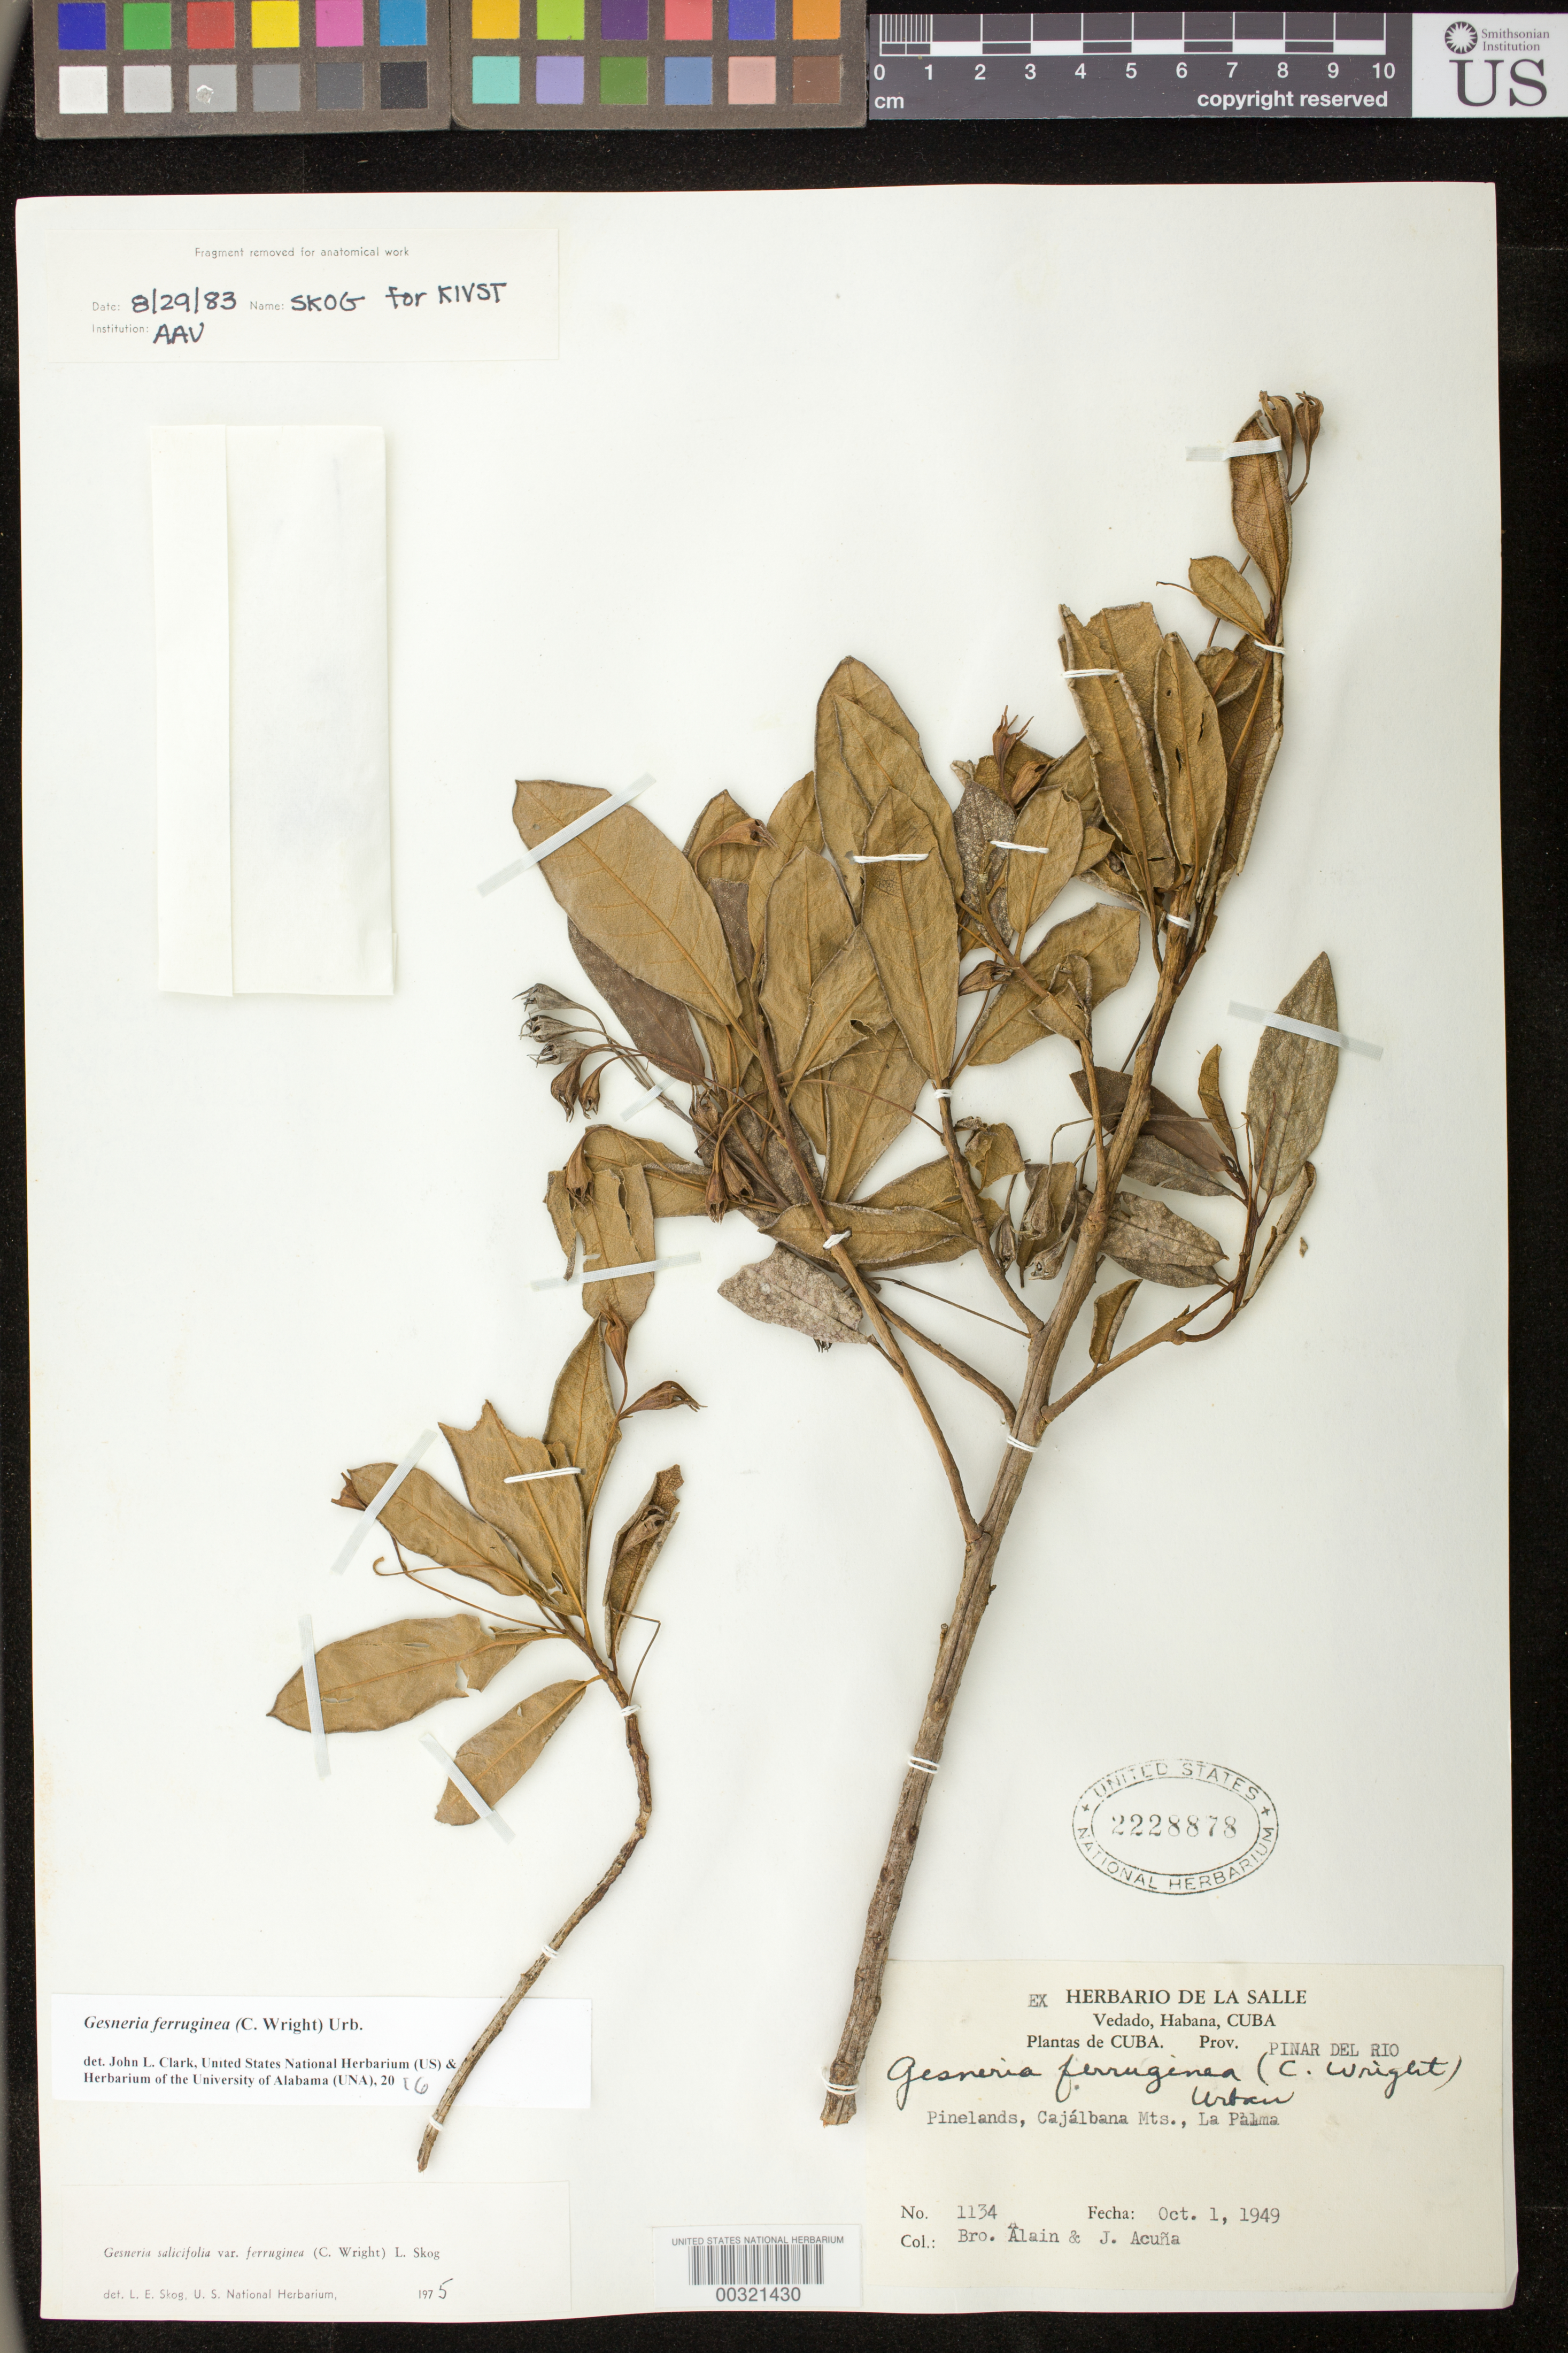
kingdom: Plantae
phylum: Tracheophyta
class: Magnoliopsida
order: Lamiales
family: Gesneriaceae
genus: Gesneria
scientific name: Gesneria ferruginea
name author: (C. Wright in Sauvalle) Urb.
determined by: Clark, J. L., (SEL), The Marie Selby Botanical Garden (UNITED STATES)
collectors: A. H. Liogier & J. Acuña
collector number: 1134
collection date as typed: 01 Oct 1949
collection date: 1949-10-01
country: Cuba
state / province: Pinar del Rio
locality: Cajalbana Mts, La Palma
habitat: Pinelands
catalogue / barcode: US 2228878